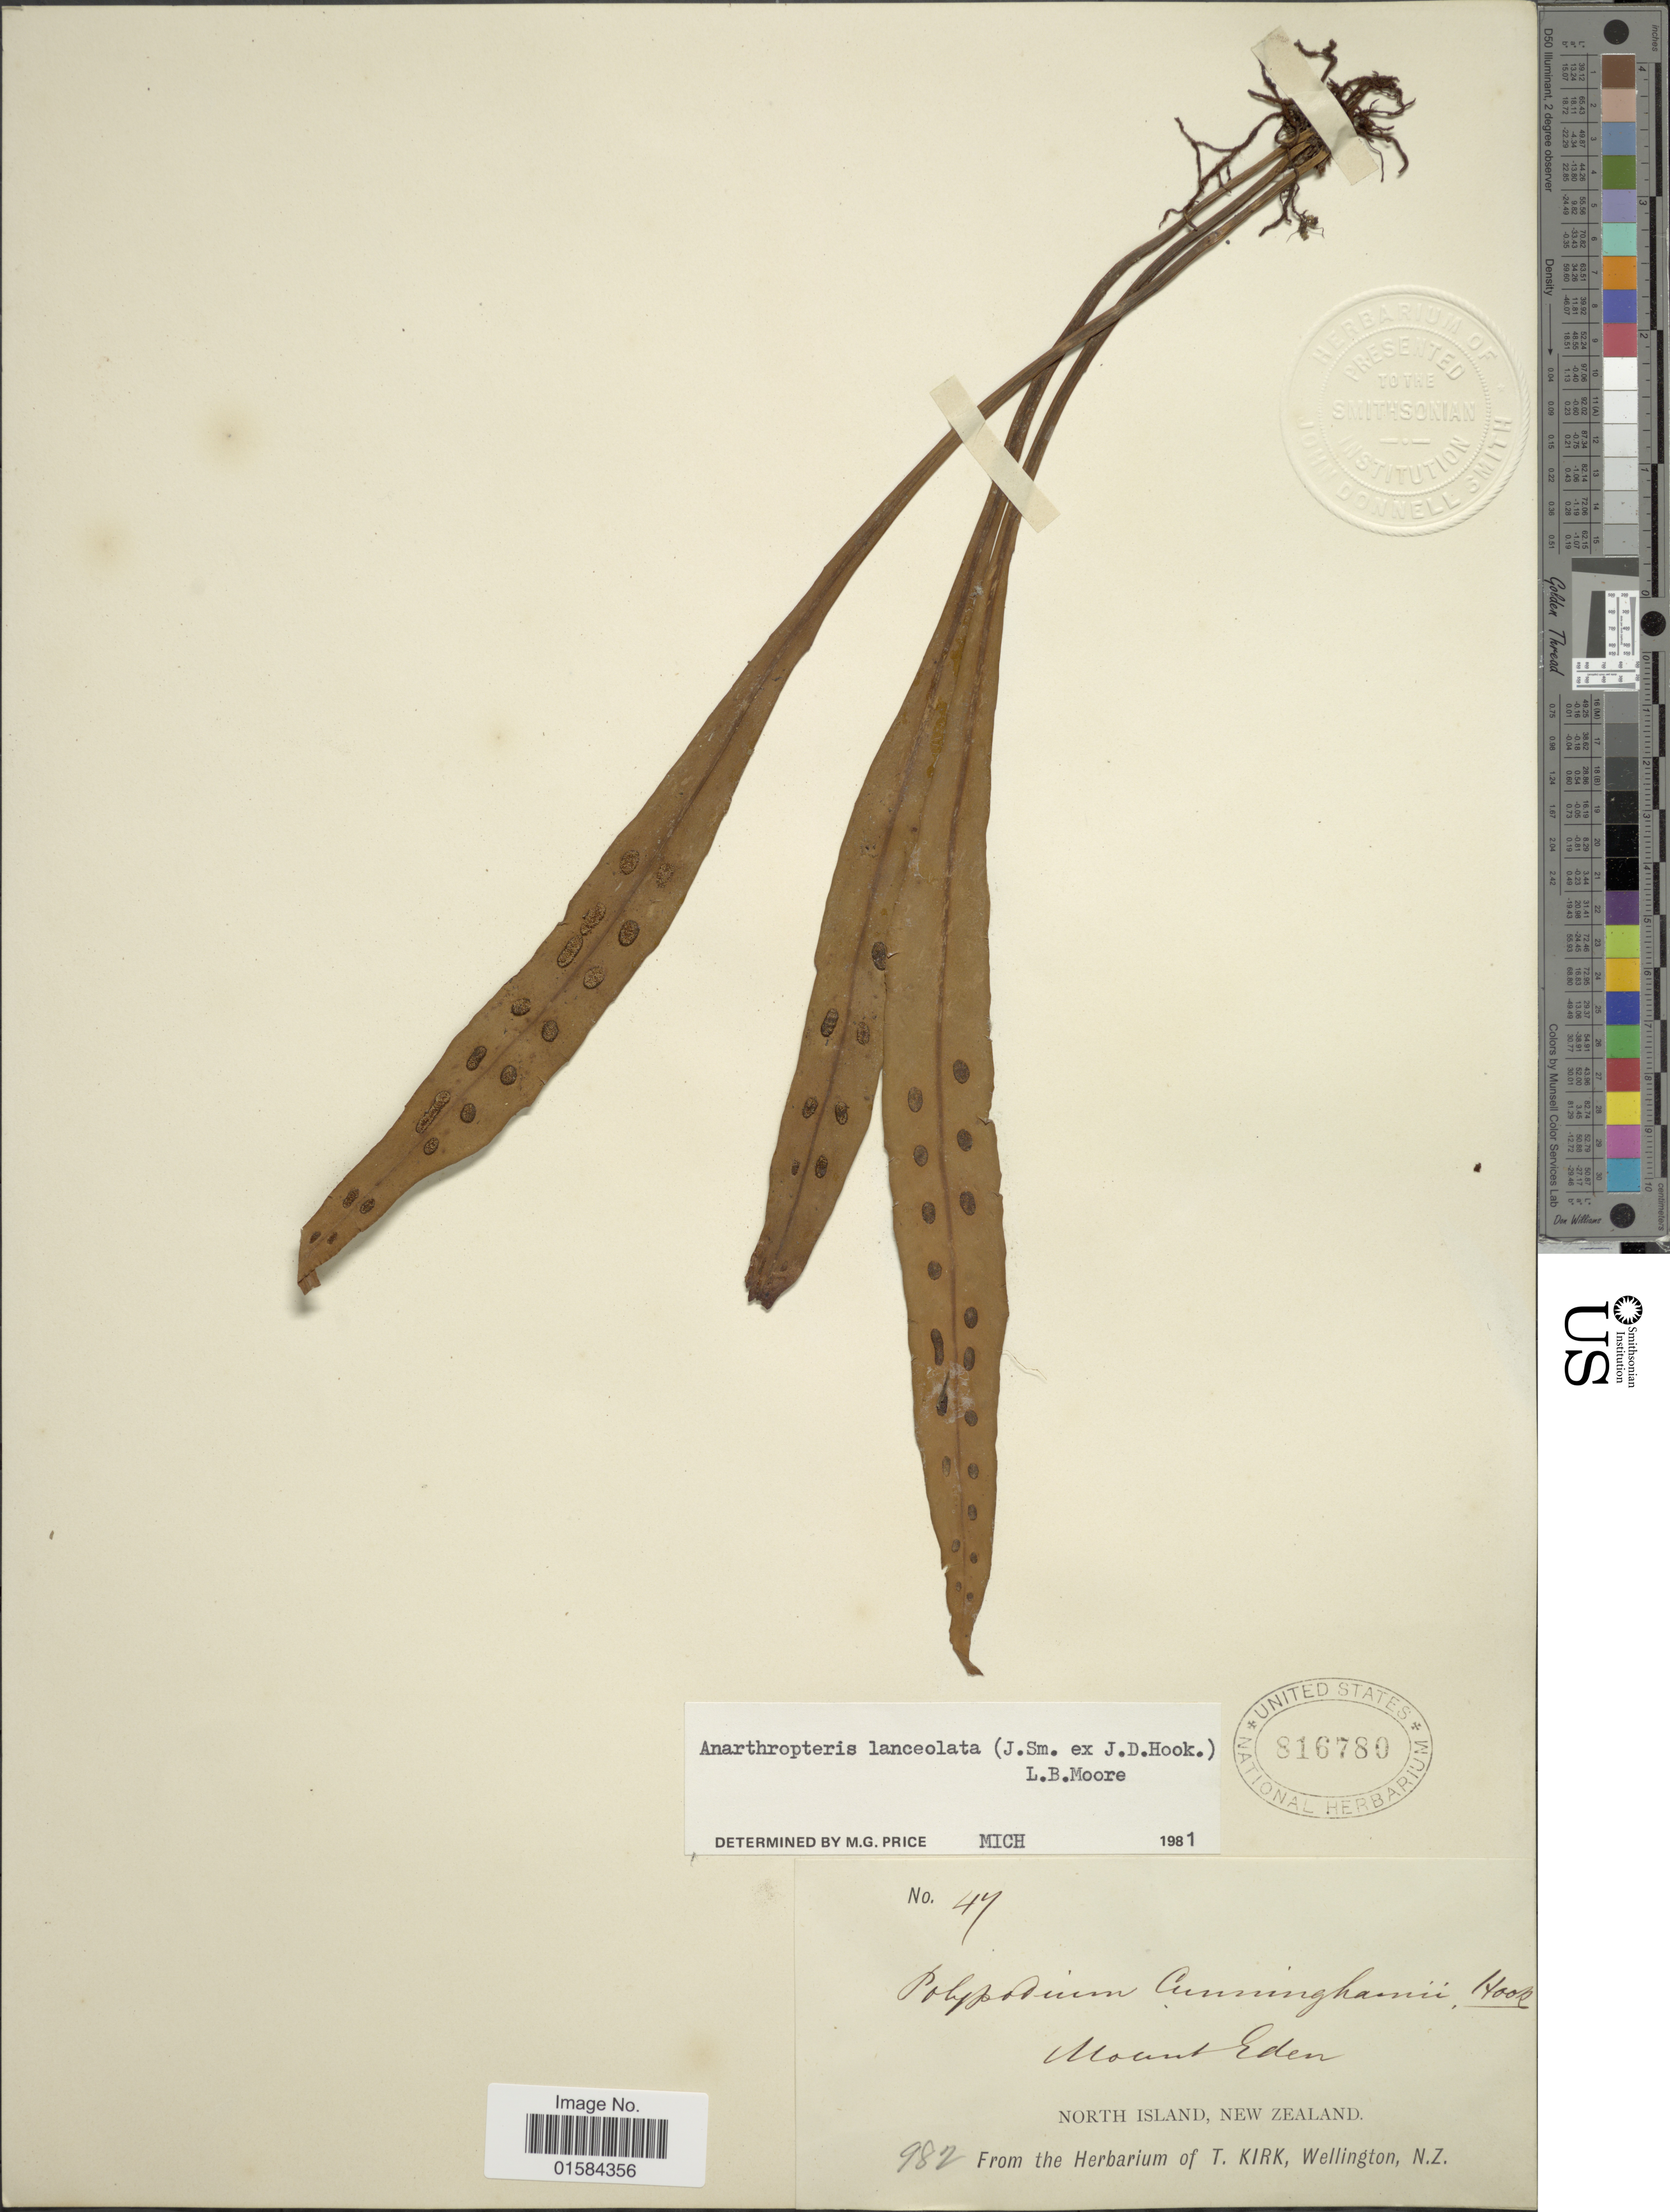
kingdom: Plantae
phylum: Tracheophyta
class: Polypodiopsida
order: Polypodiales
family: Polypodiaceae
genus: Loxogramme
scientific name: Loxogramme lanceolata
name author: (Sw.) C. Presl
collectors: ex Herb. T. Kirk, Wellington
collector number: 47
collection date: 1982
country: New Zealand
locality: Mount Eden, North Island, New Zealand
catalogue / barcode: US 816780